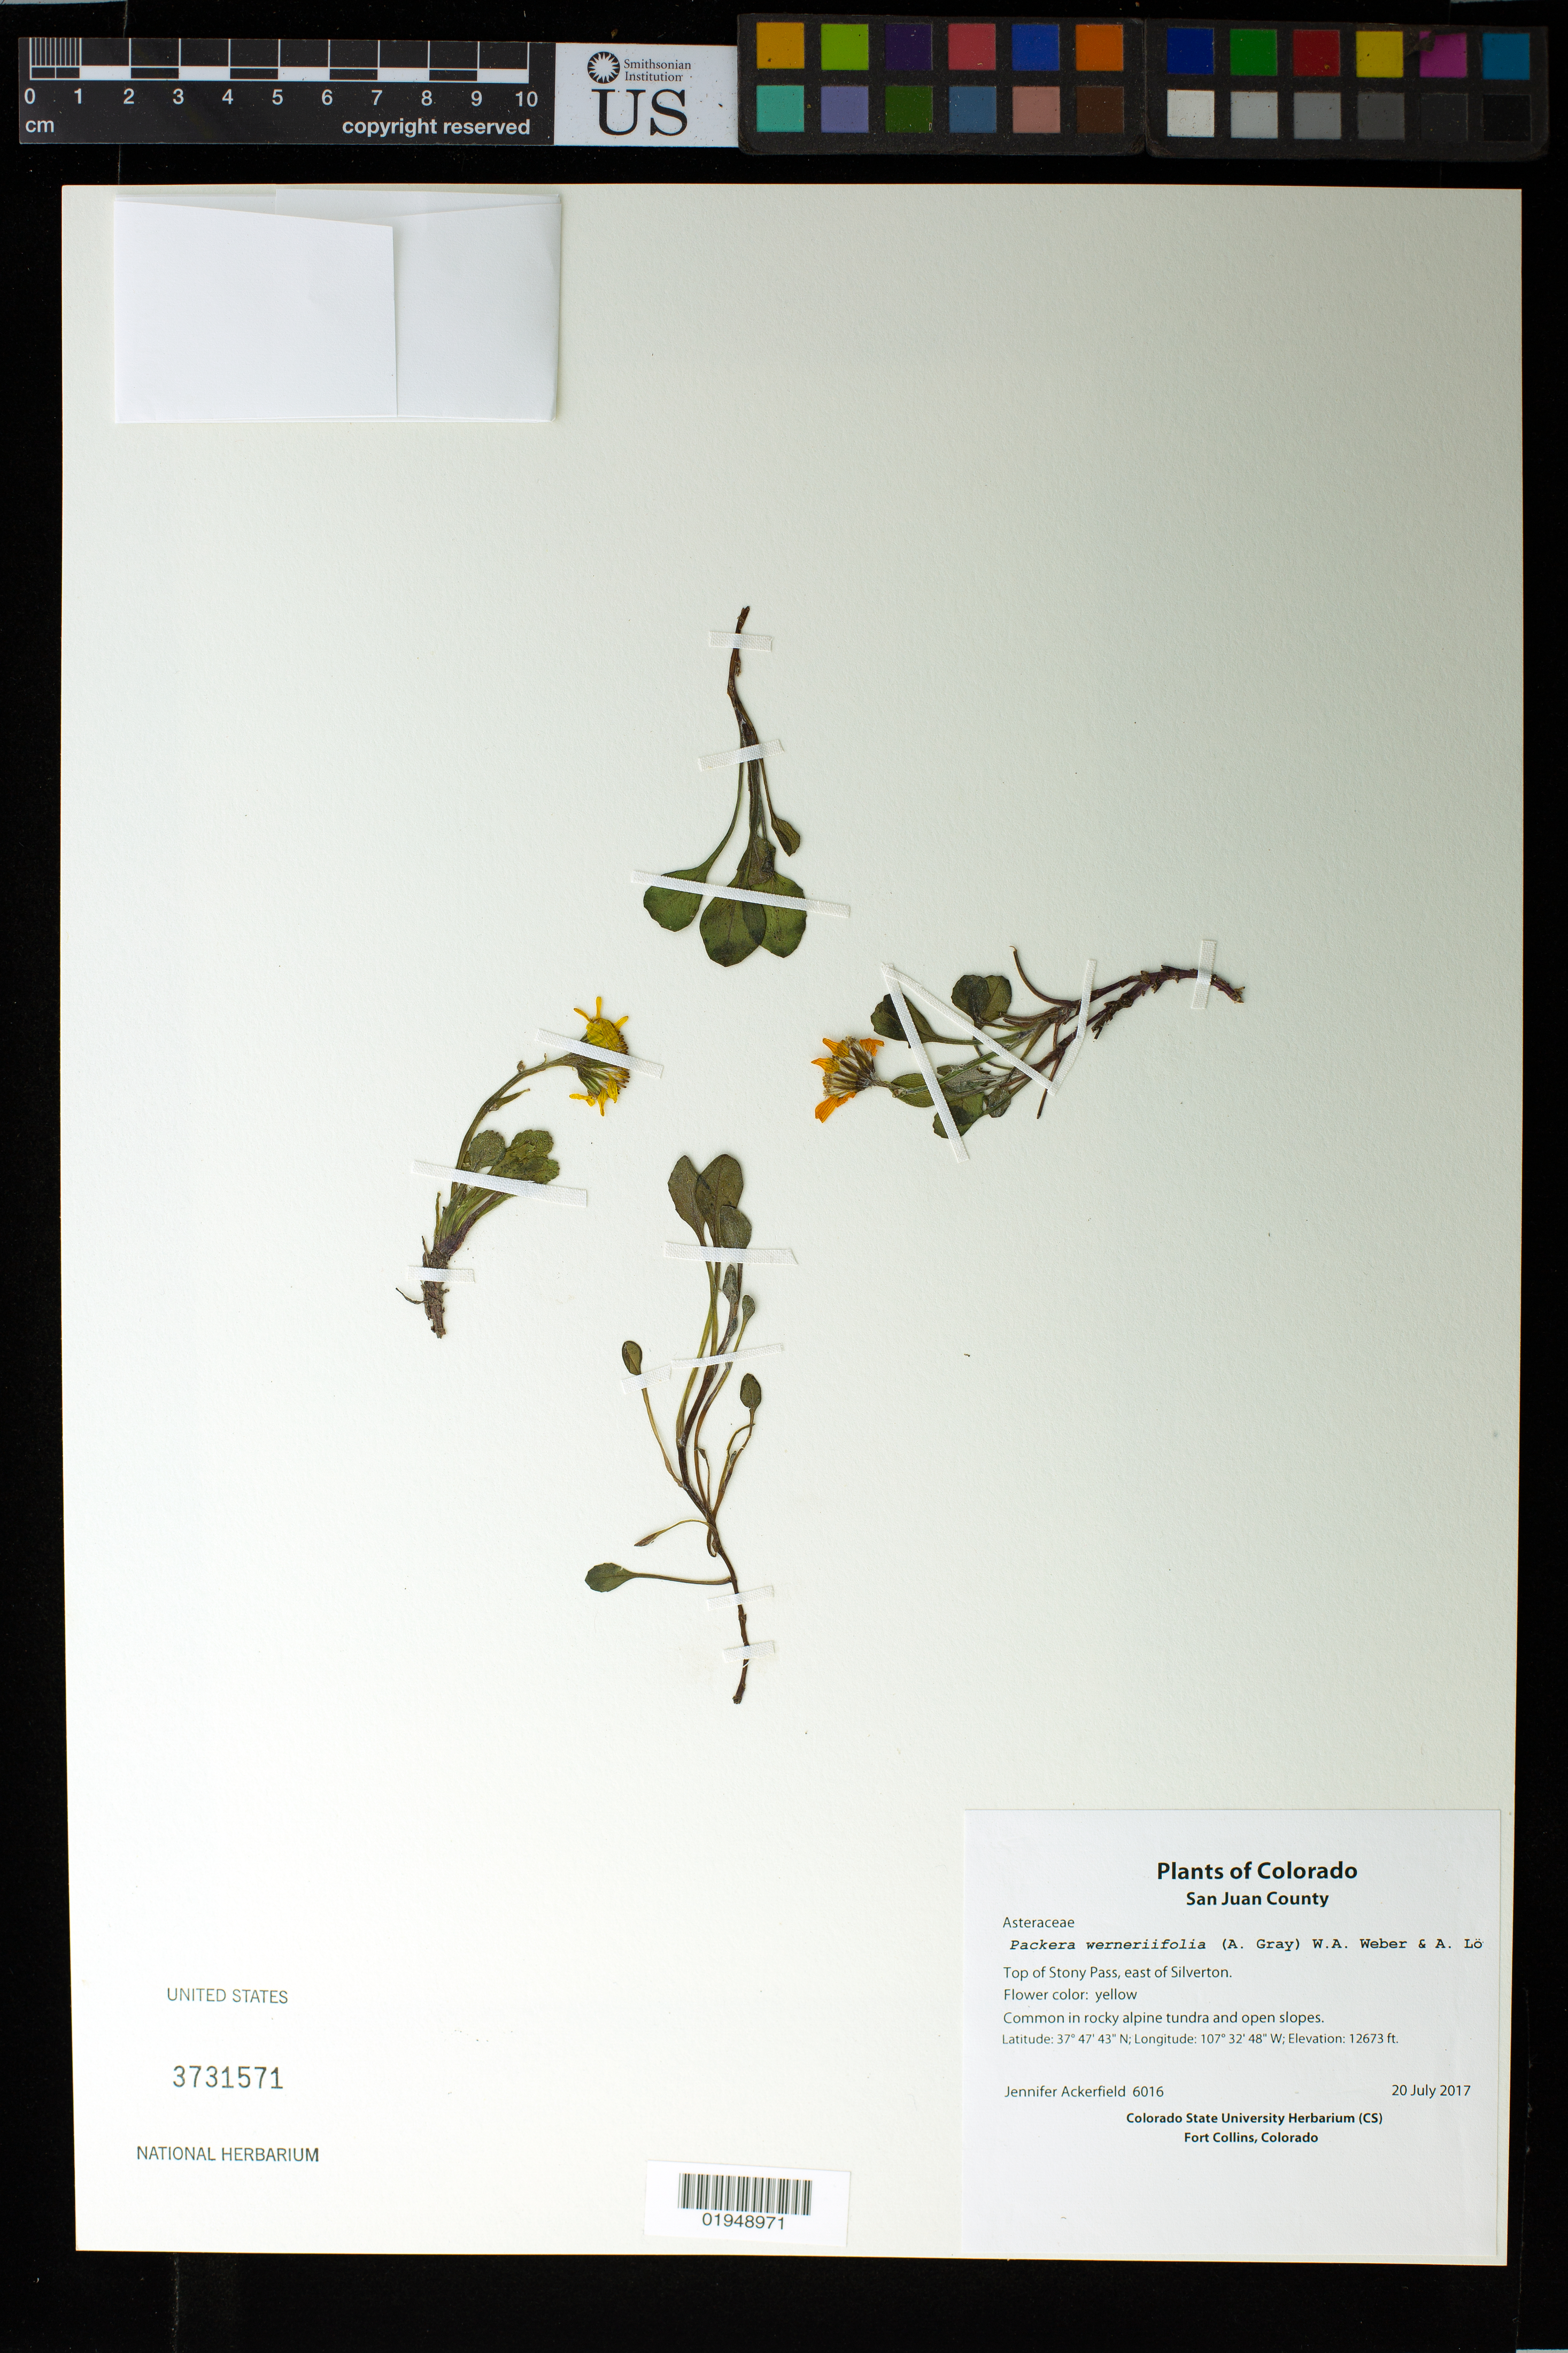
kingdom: Plantae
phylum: Tracheophyta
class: Magnoliopsida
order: Asterales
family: Asteraceae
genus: Packera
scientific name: Packera werneriifolia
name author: (A. Gray) W.A. Weber & Á. Löve ex Trock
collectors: J. Ackerfield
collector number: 6016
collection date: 2017-07-20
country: United States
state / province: Colorado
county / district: San Juan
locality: East of Silverton, top of Stony Pass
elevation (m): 3863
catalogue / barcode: US 3731571